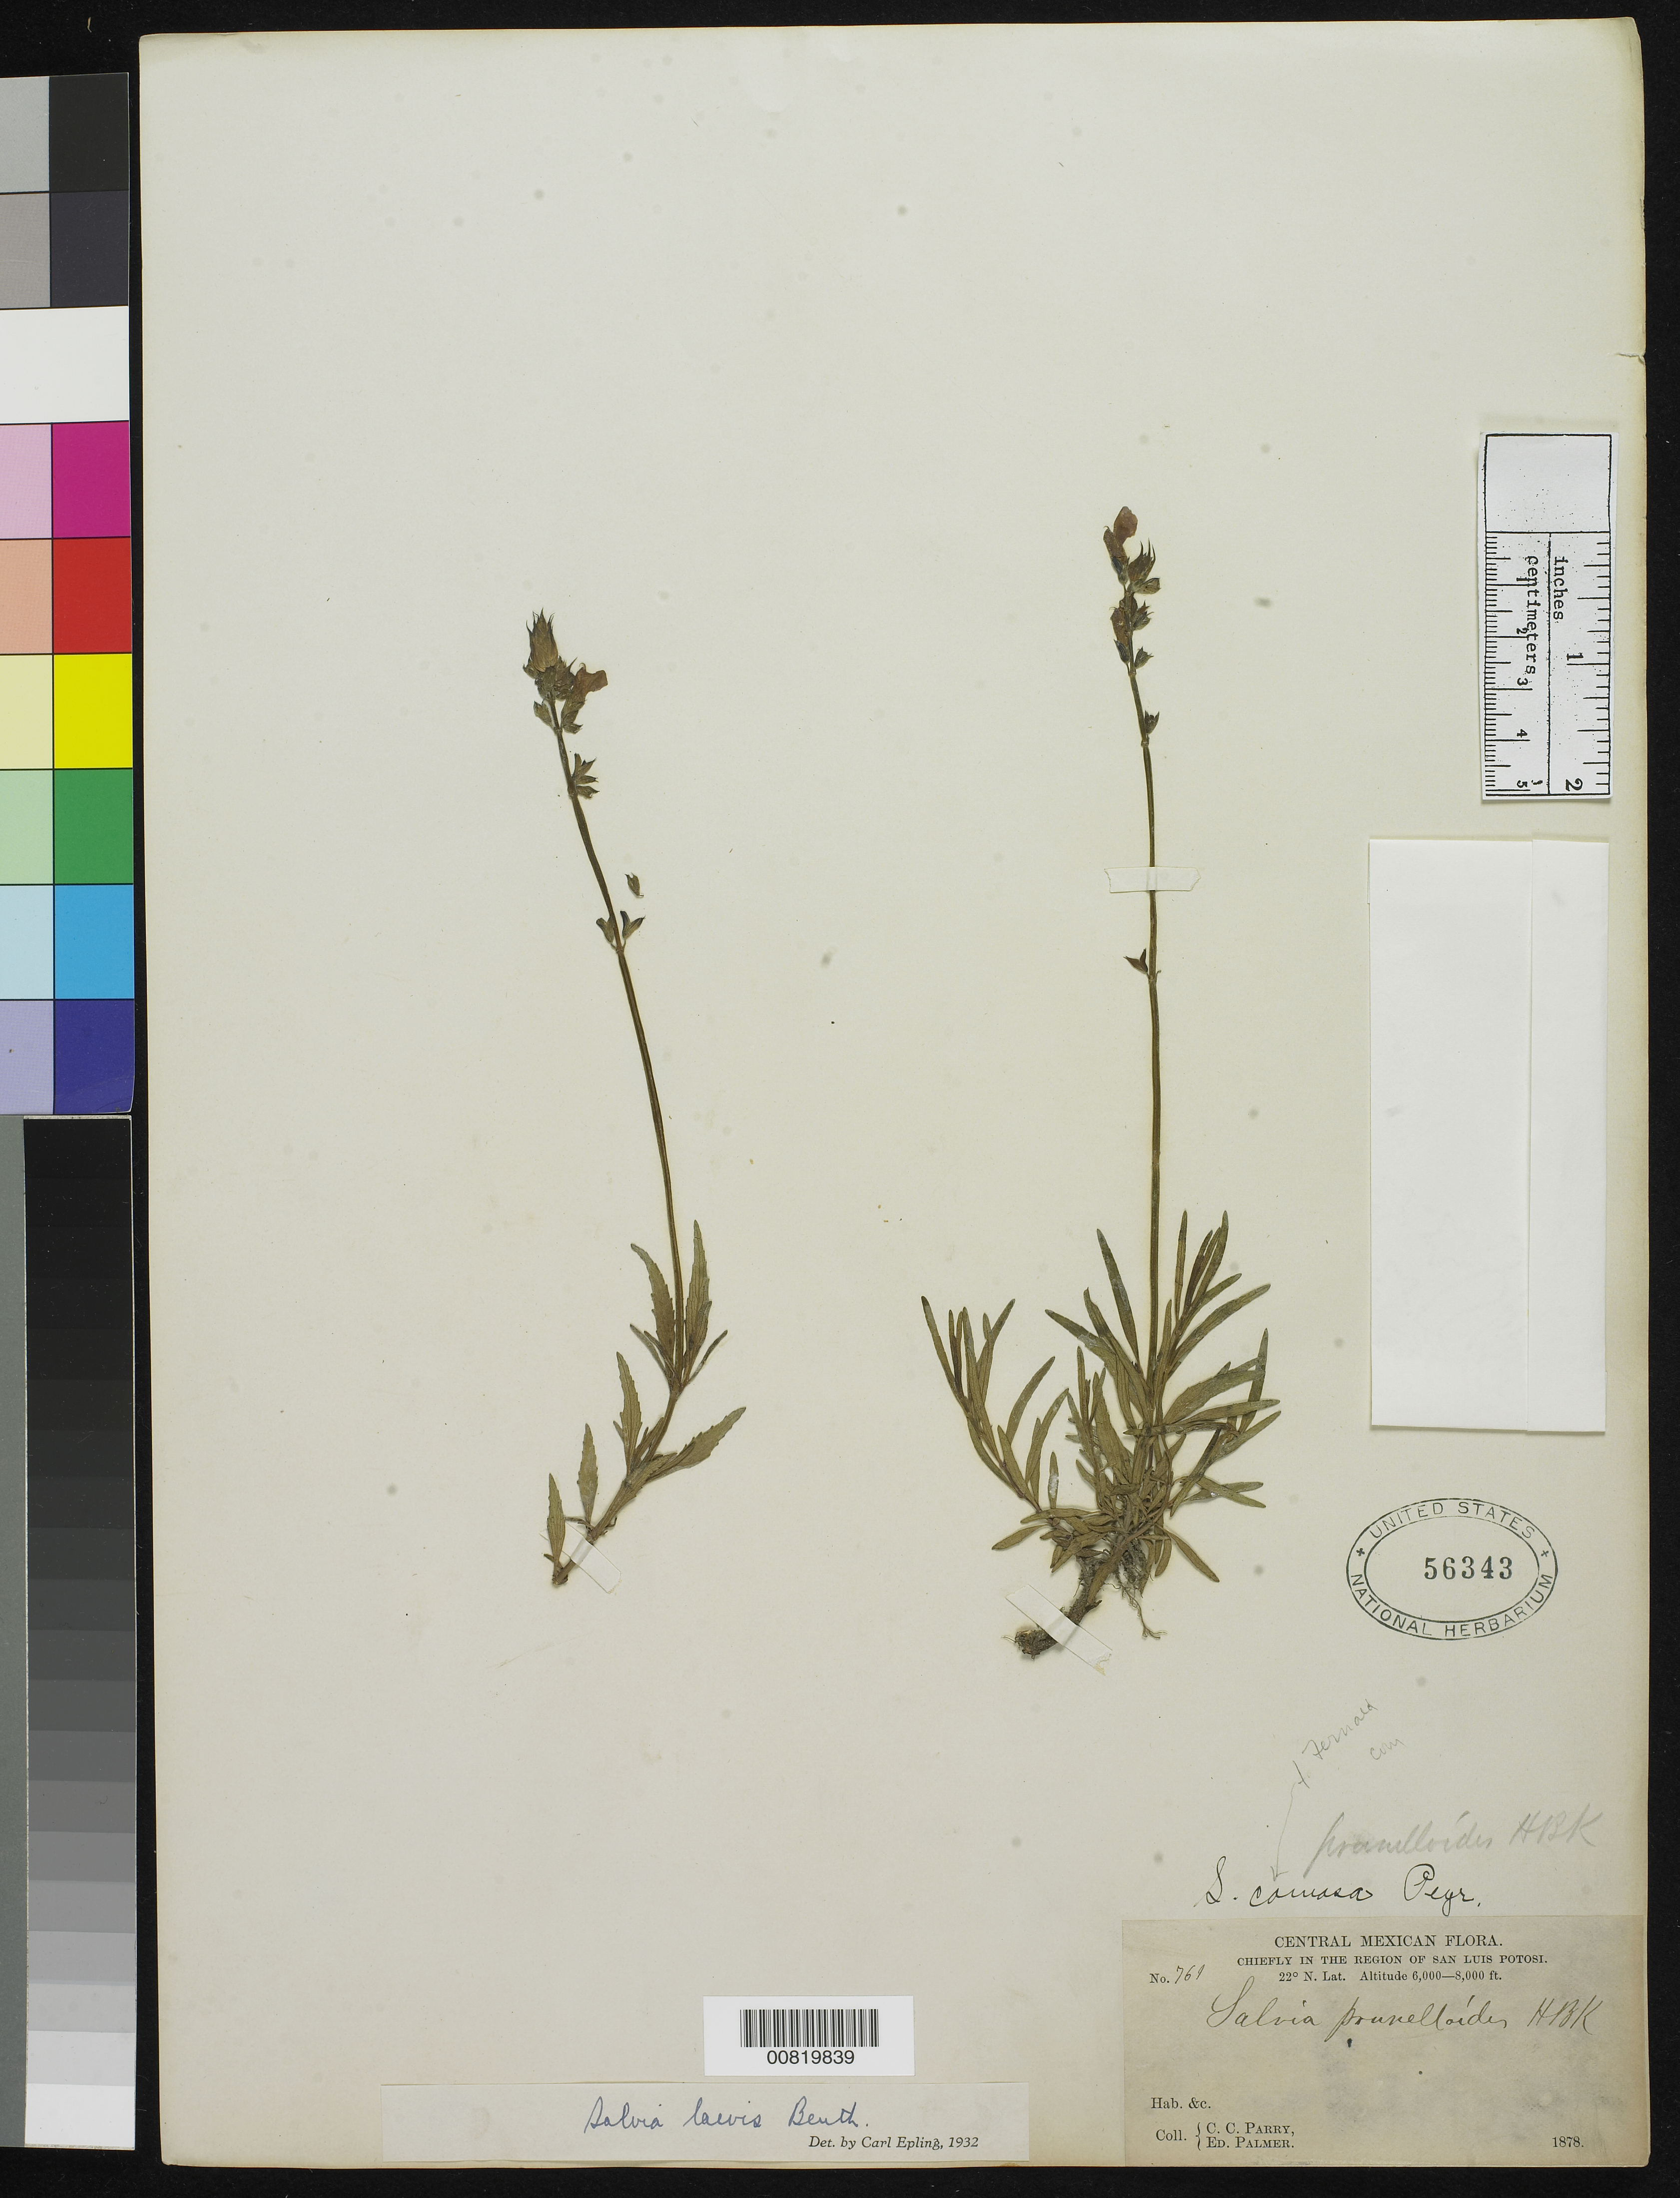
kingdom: Plantae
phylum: Tracheophyta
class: Magnoliopsida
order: Lamiales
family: Lamiaceae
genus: Salvia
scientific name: Salvia laevis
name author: Benth.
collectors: C. C. Parry & E. Palmer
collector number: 769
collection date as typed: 1878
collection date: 1878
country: Mexico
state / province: San Luis Potosí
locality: Chiefly in the region of San Luis Potosí.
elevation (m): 1829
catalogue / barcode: US 56343